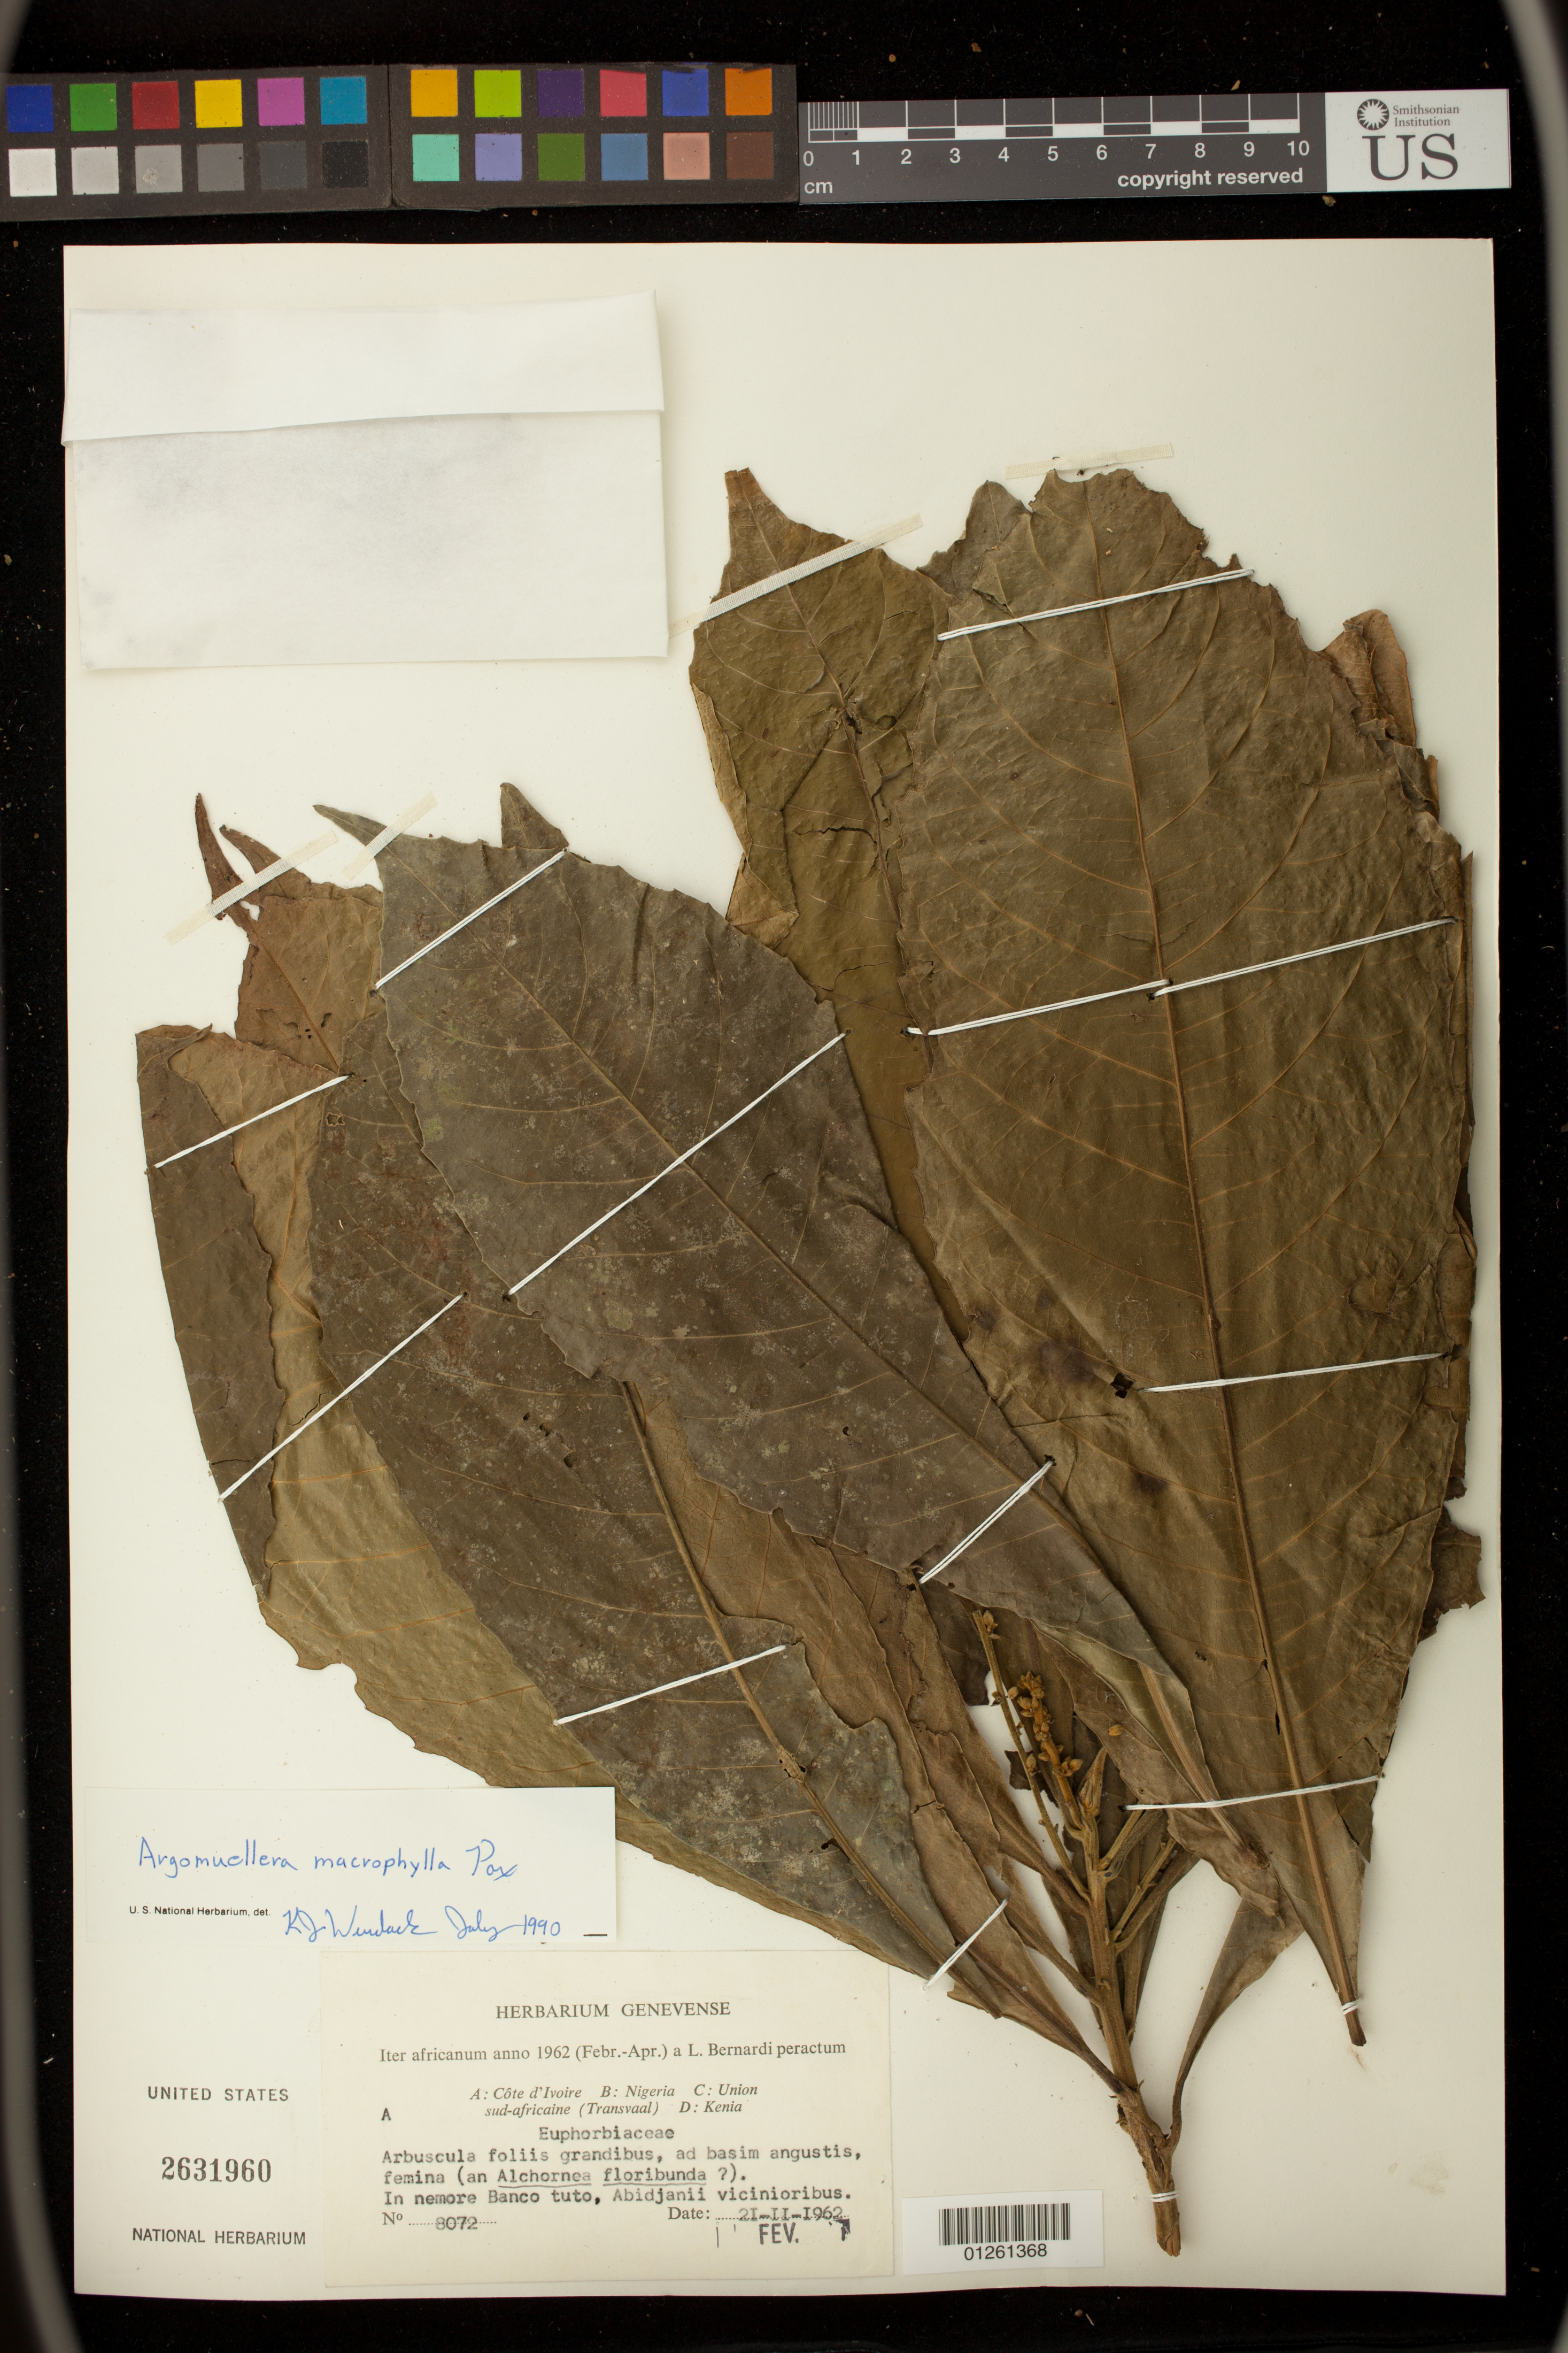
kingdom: Plantae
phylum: Tracheophyta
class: Magnoliopsida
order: Malpighiales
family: Euphorbiaceae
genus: Argomuellera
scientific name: Argomuellera macrophylla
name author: Pax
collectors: L. Bernardi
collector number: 8072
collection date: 1962-02-21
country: Ivory Coast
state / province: Lagunes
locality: near Abidjan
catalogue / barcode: US 2631960